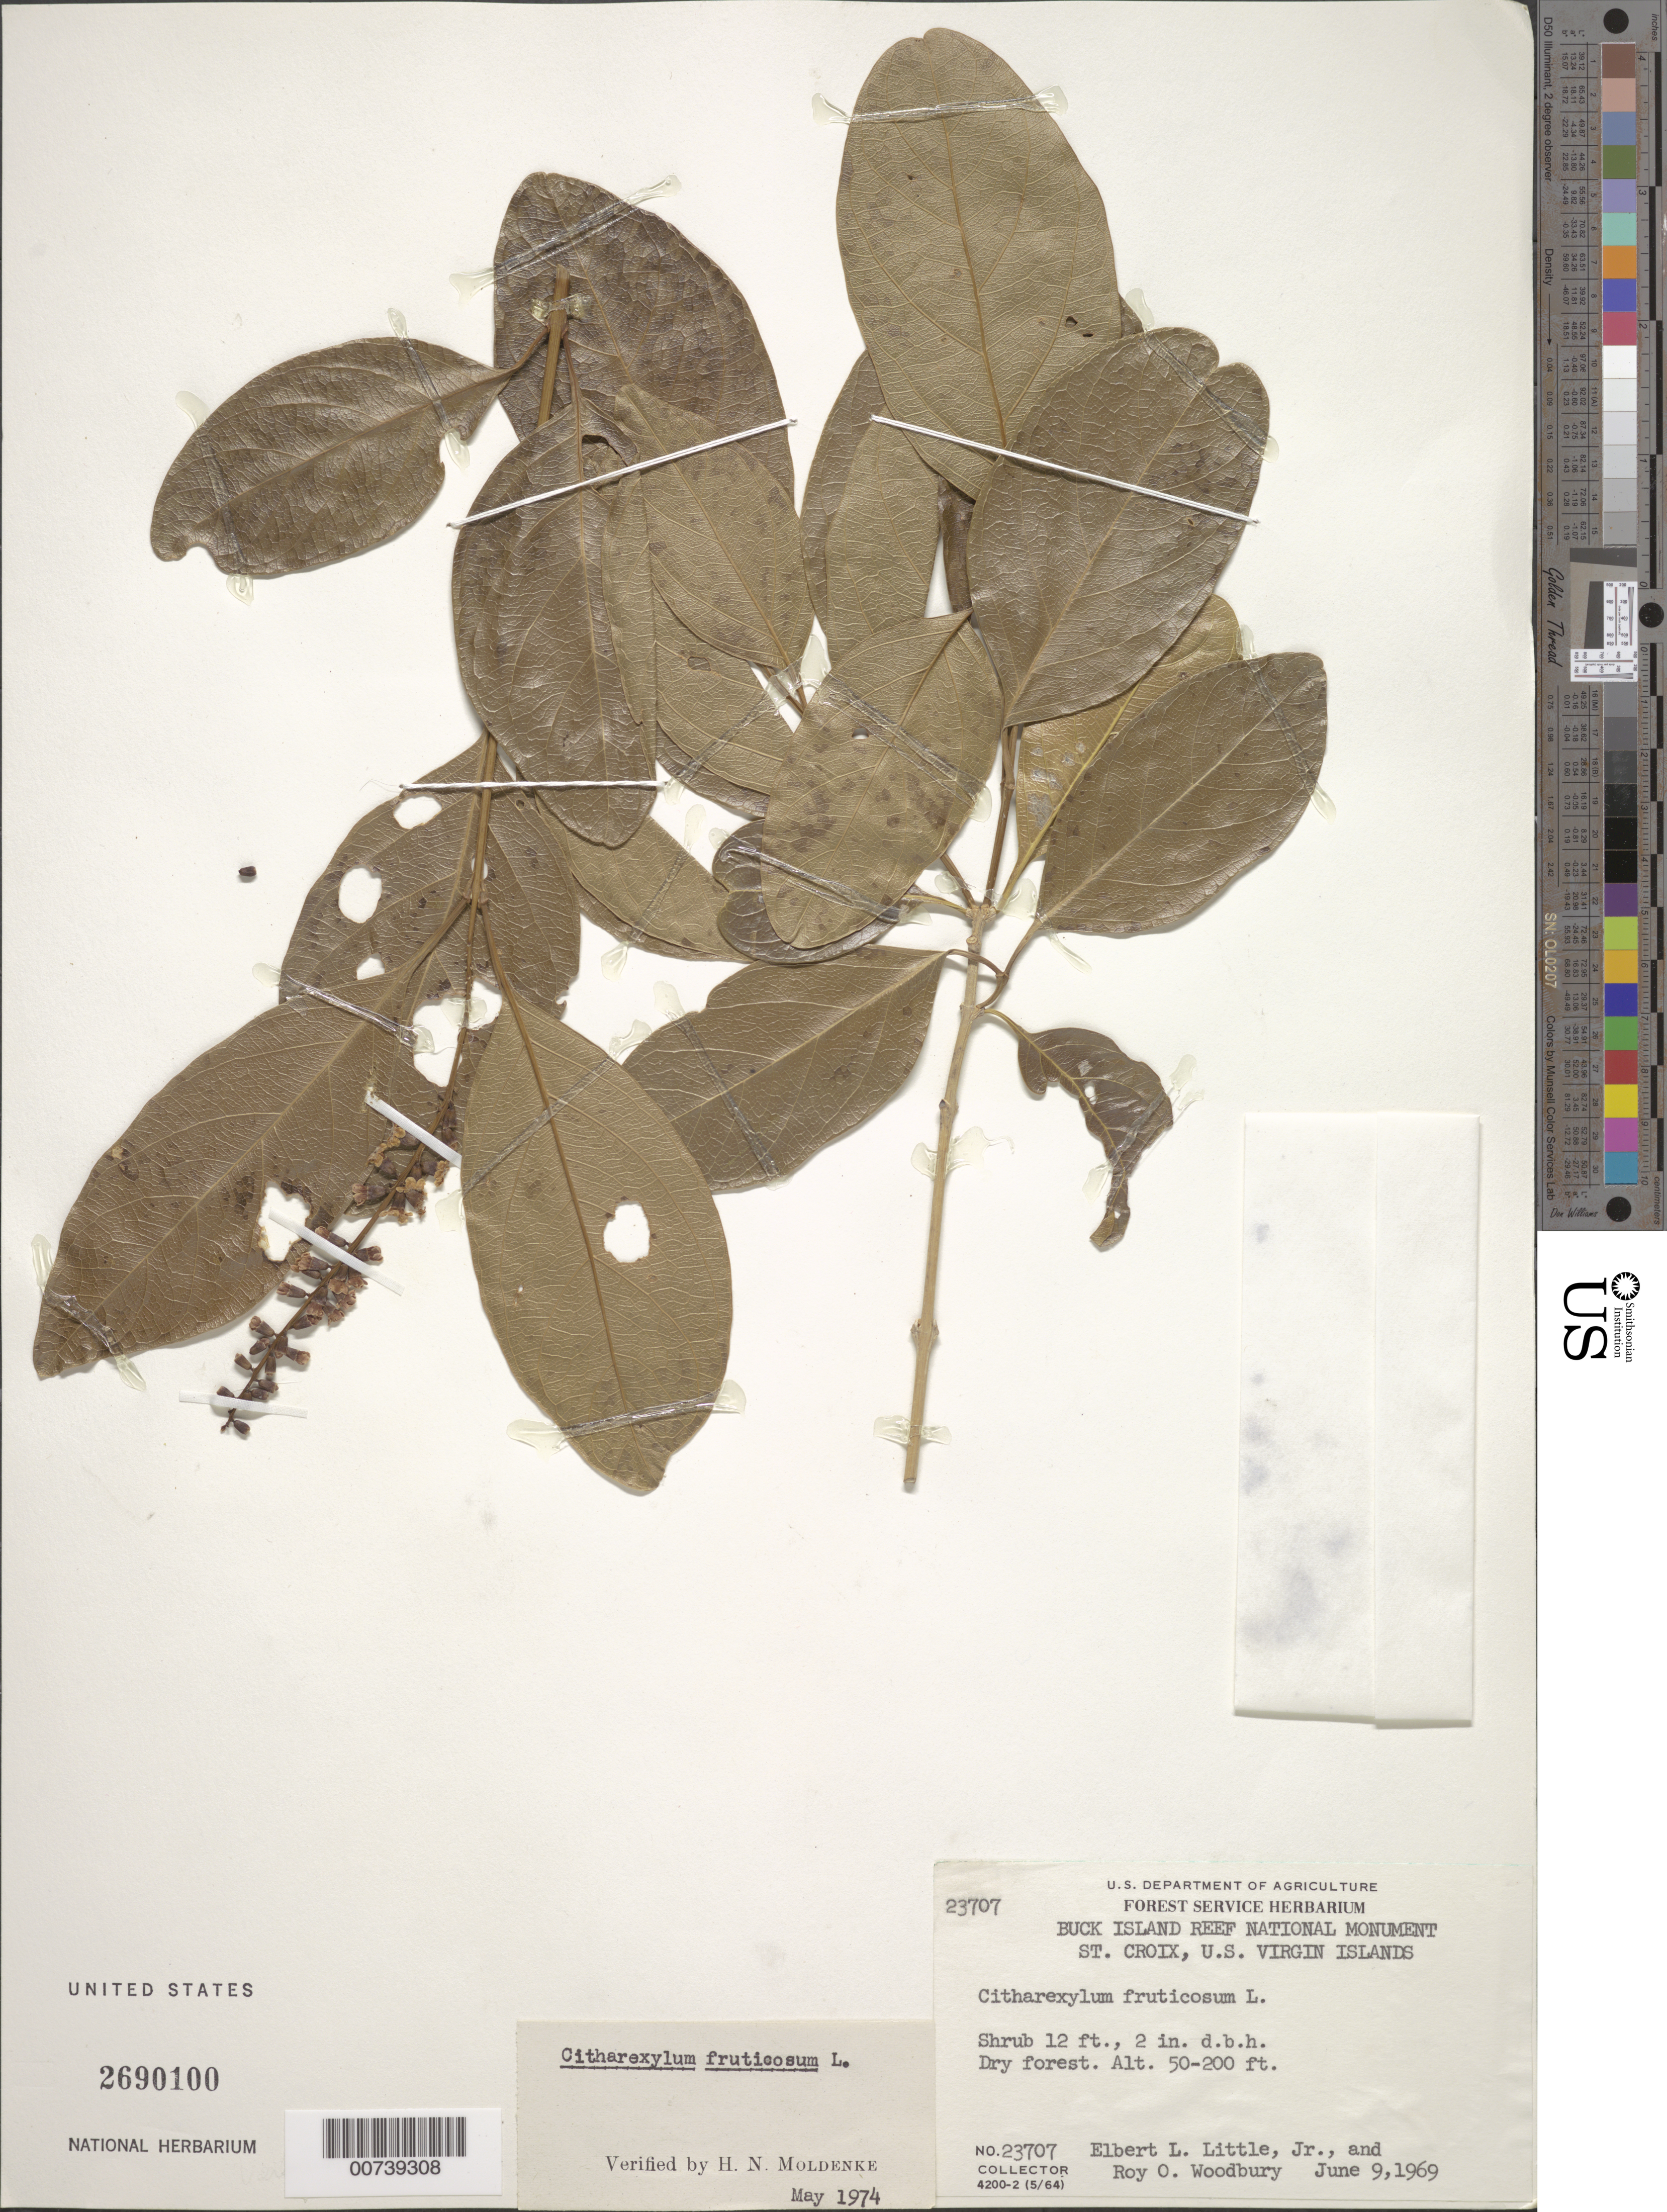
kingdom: Plantae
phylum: Tracheophyta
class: Magnoliopsida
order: Lamiales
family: Verbenaceae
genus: Citharexylum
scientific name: Citharexylum spinosum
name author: L.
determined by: Moldenke, H. N.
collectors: E. L. Little & R. O. Woodbury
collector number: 23707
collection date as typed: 09 Jun 1969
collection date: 1969-06-09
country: U.S. Virgin Islands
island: St. Croix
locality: Buck Island Reef National Monument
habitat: Dry forest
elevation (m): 15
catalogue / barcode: US 2690100